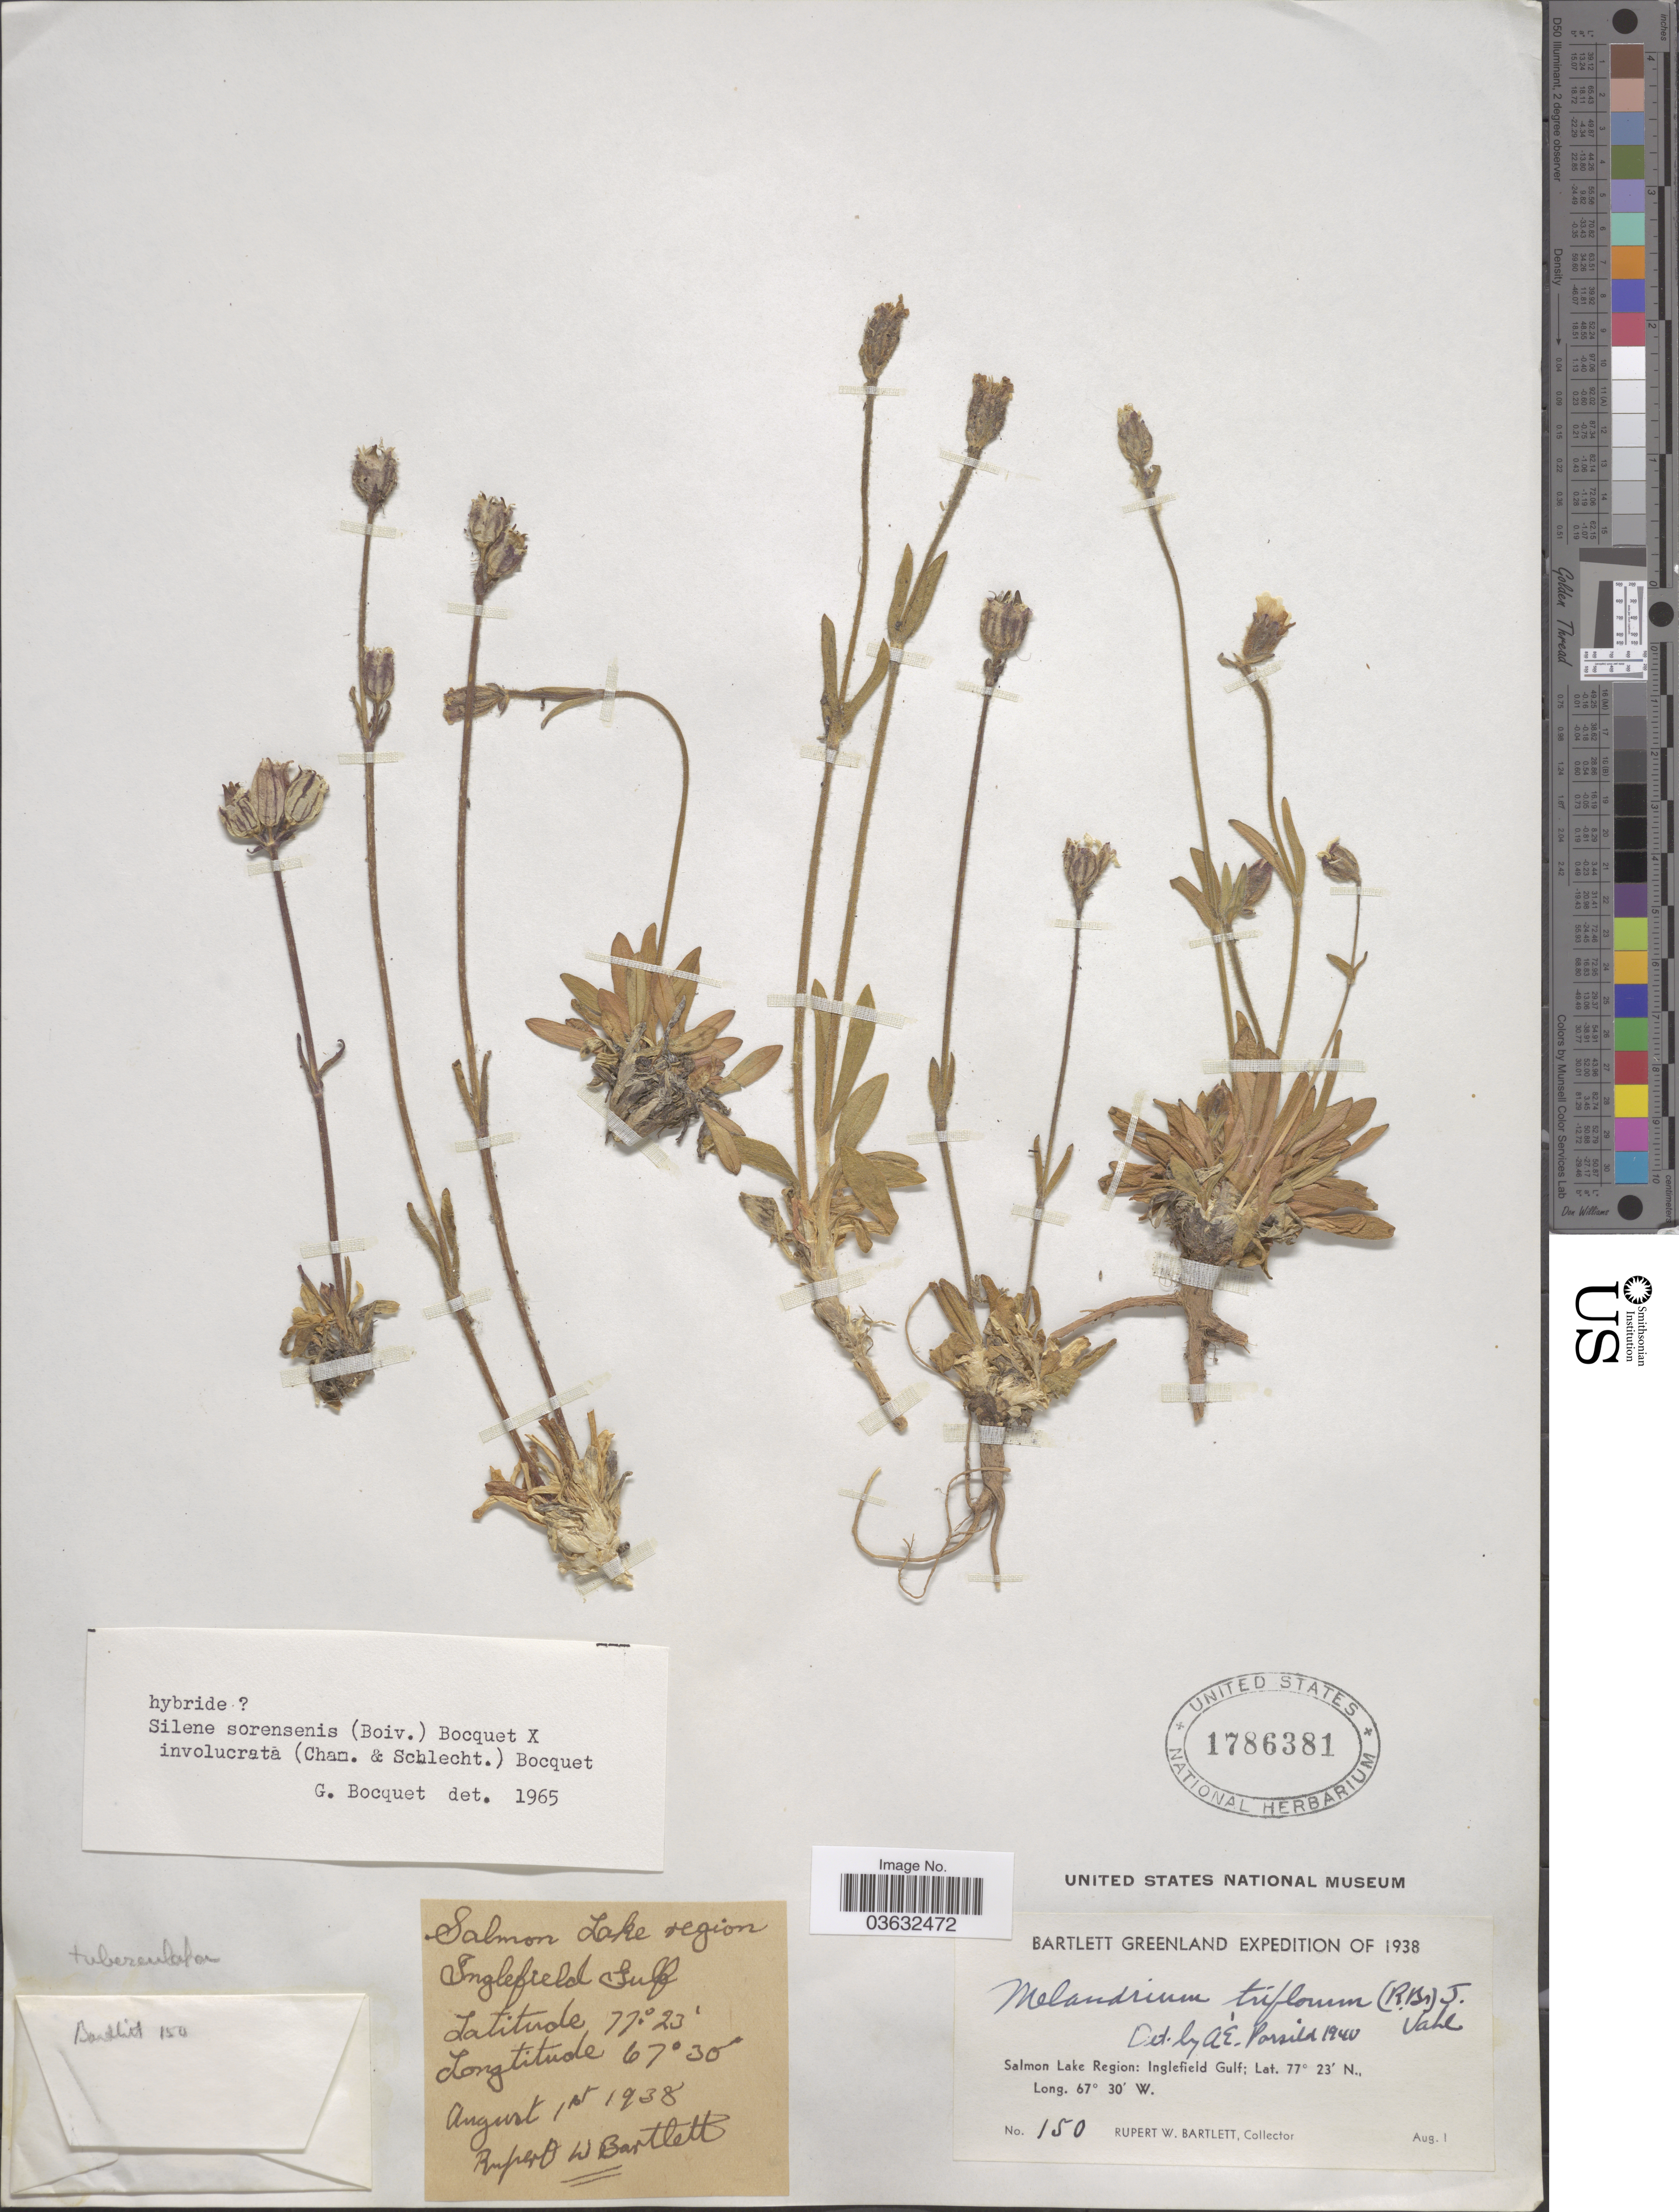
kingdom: Plantae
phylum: Tracheophyta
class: Magnoliopsida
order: Caryophyllales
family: Caryophyllaceae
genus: Silene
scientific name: Silene sorensenis x S. involucrata (Cham. & Schltdl.) Bocquet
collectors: R. W. Bartlett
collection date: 1938-08-01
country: Greenland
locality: Salmon Lake Region: Inglefield Gulf.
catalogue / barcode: US 1786381